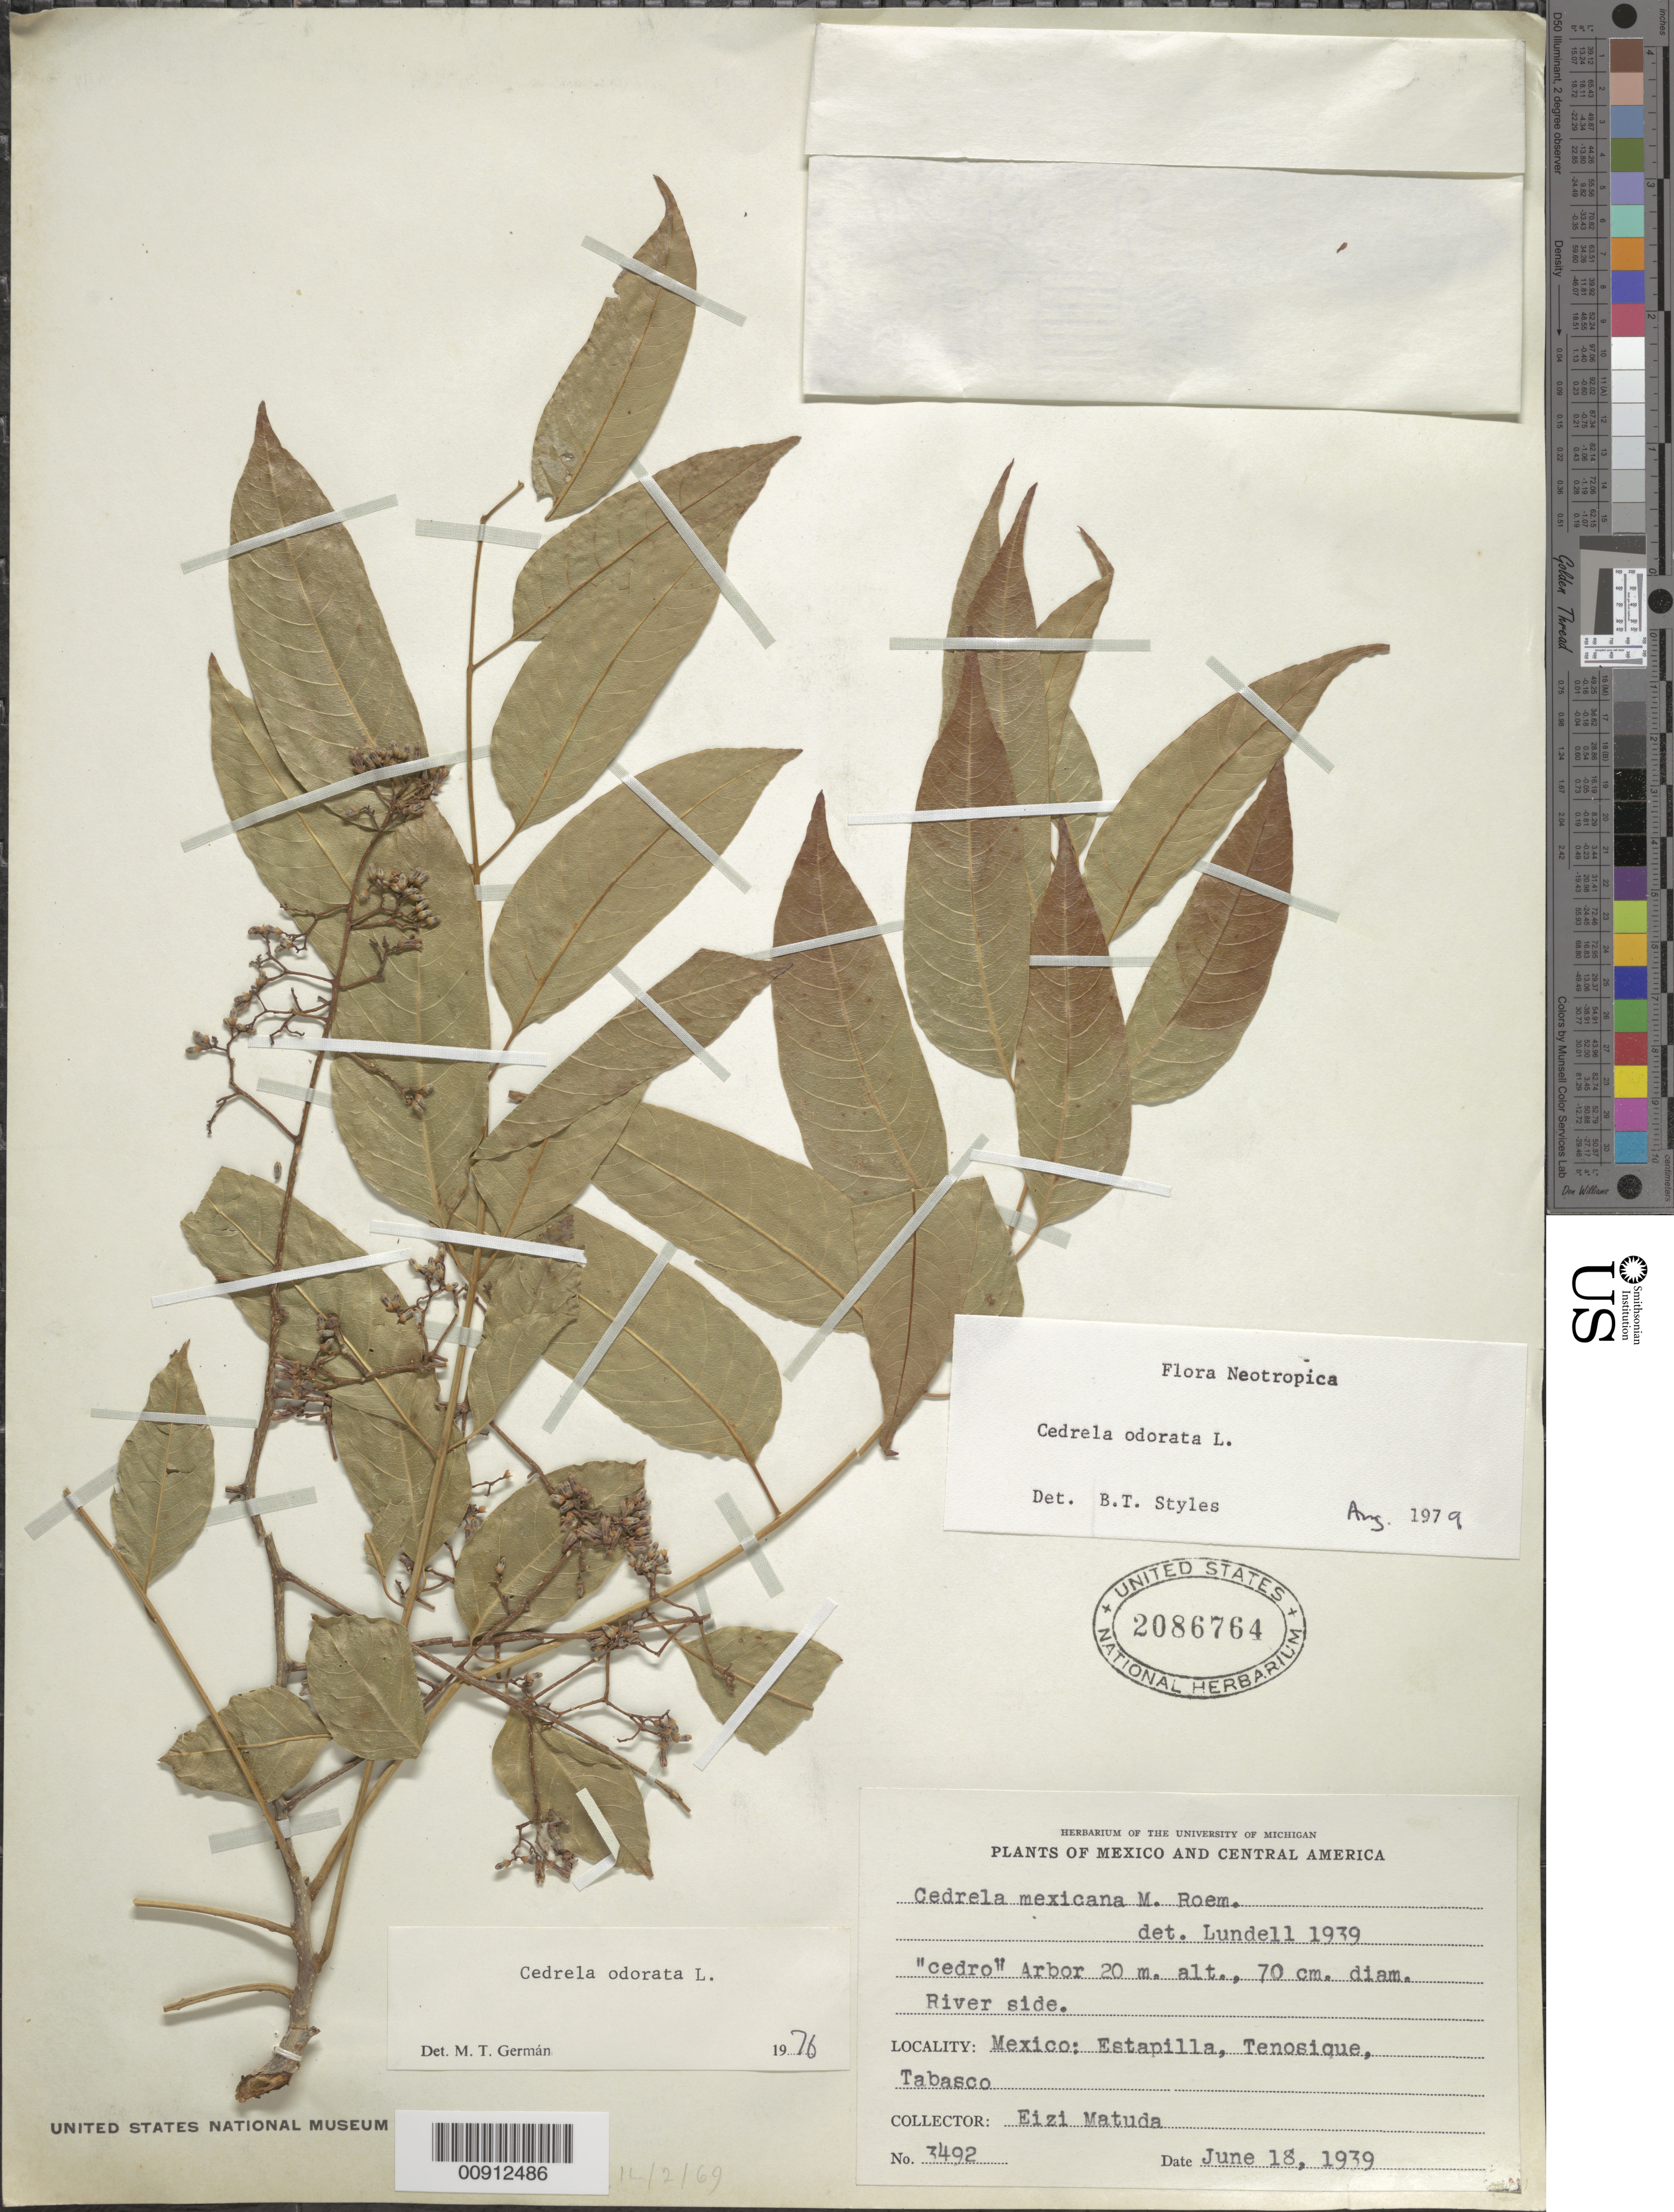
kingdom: Plantae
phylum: Tracheophyta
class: Magnoliopsida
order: Sapindales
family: Meliaceae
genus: Cedrela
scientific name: Cedrela odorata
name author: L.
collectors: E. Matuda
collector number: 3492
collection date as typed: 18 Jun 1939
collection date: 1939-06-18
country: Mexico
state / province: Tabasco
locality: Estapilla, Tenosique, Tabasco.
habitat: River side.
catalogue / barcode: US 2086764